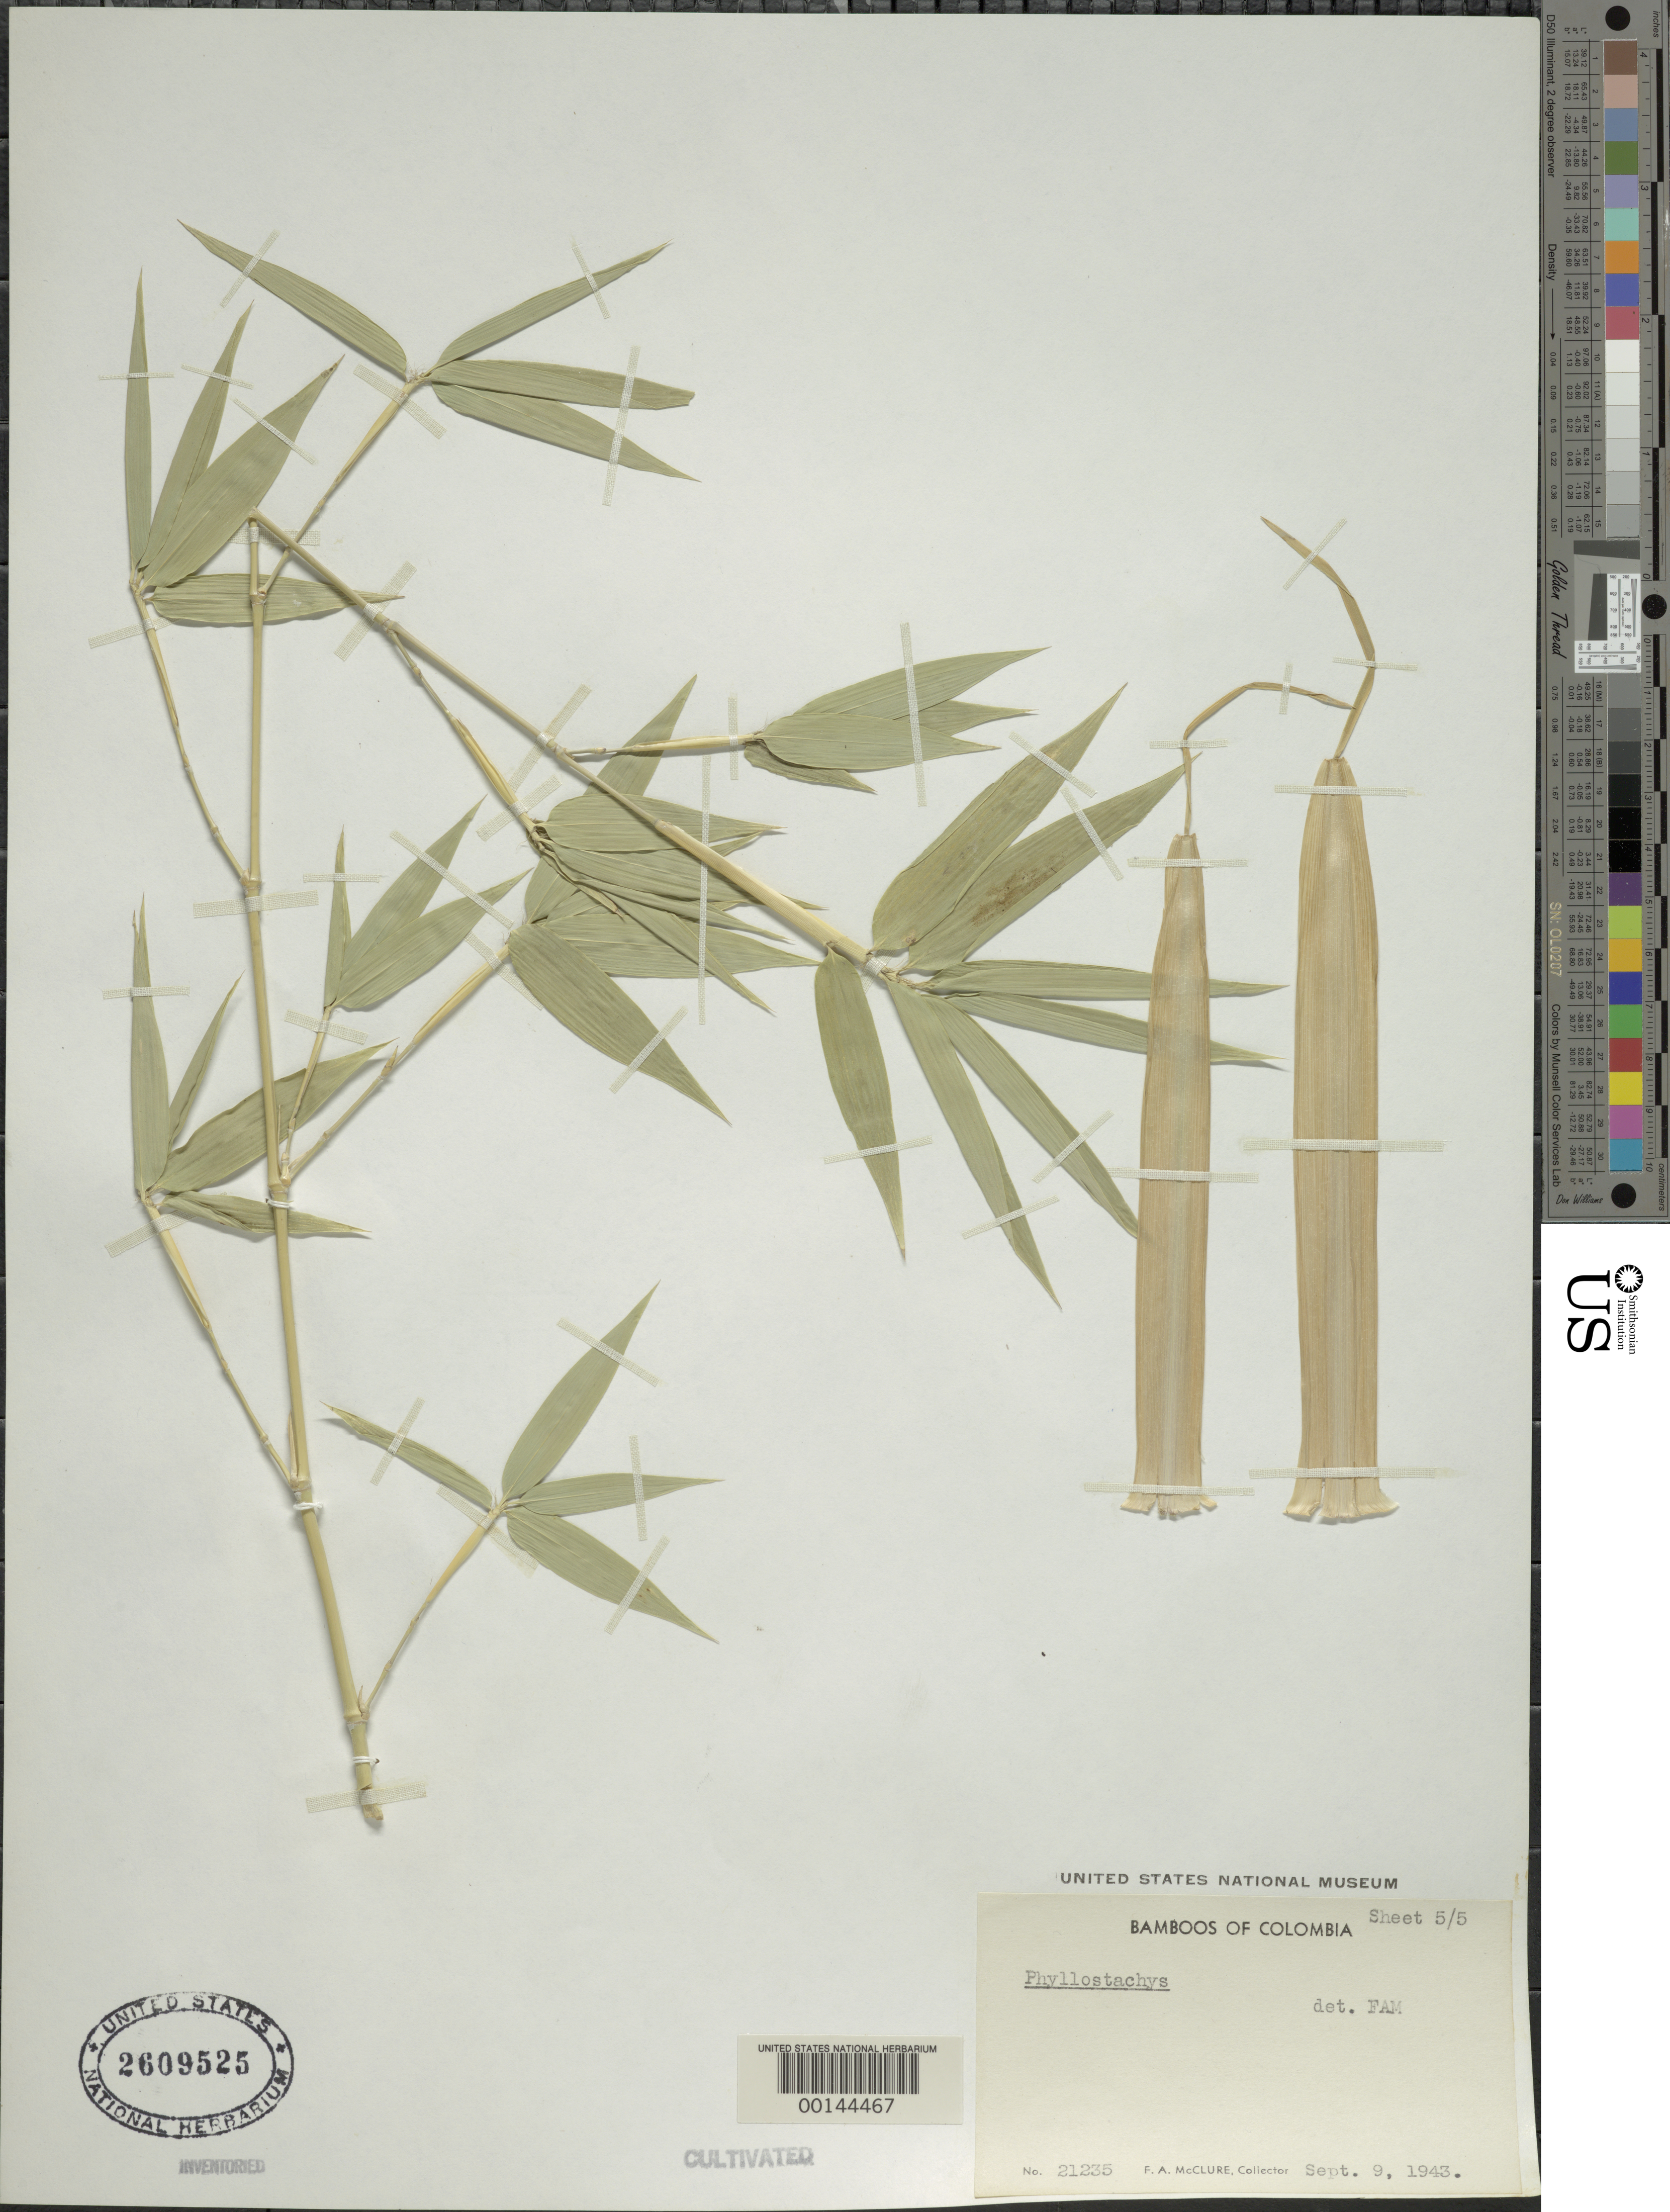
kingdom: Plantae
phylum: Tracheophyta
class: Liliopsida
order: Poales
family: Poaceae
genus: Phyllostachys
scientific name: Phyllostachys sp.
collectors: F. A. McClure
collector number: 21235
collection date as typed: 09 Sep 1943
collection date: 1943-09-09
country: Colombia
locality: Palmira, Garanja Agr. Exper. Stat.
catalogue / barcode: US 2609525